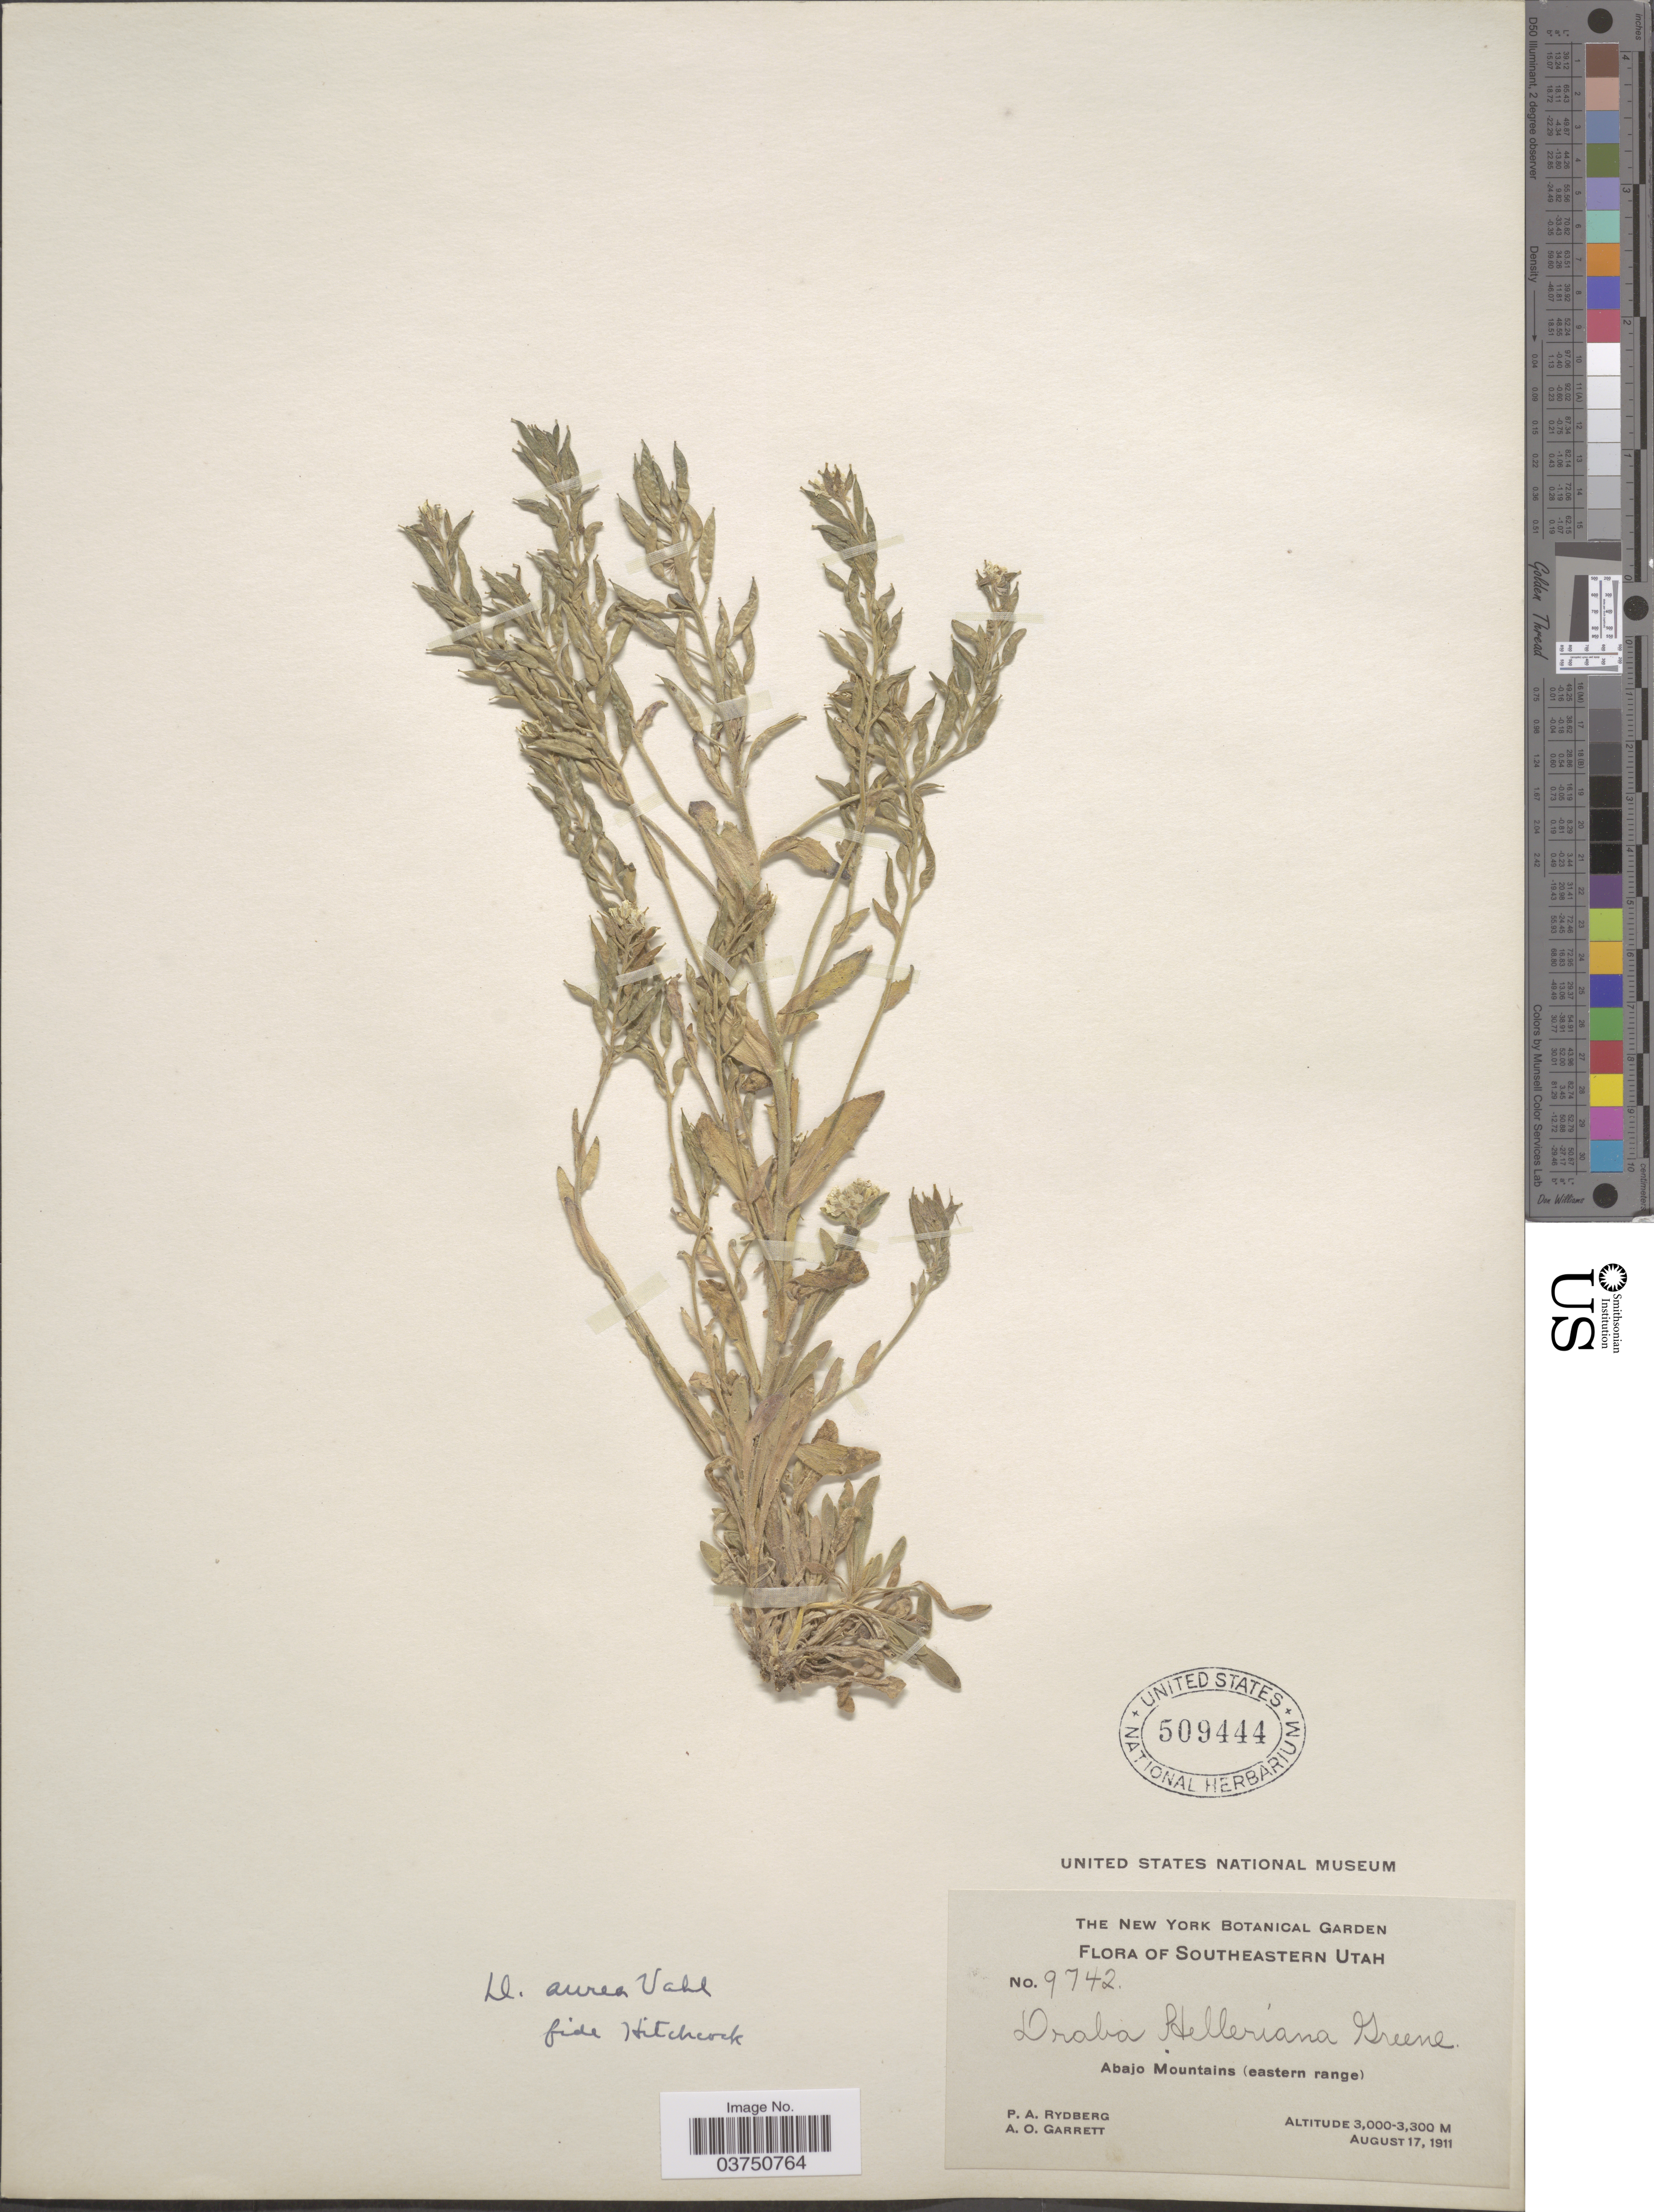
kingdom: Plantae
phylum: Tracheophyta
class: Magnoliopsida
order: Brassicales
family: Brassicaceae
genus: Draba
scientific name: Draba aurea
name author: Vahl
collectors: P. A. Rydberg & A. O. Garrett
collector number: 9742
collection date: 1911-08-17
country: United States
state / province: Utah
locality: Southeastern Utah. Abajo Mountains (eastern range).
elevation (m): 3000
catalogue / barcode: US 509444